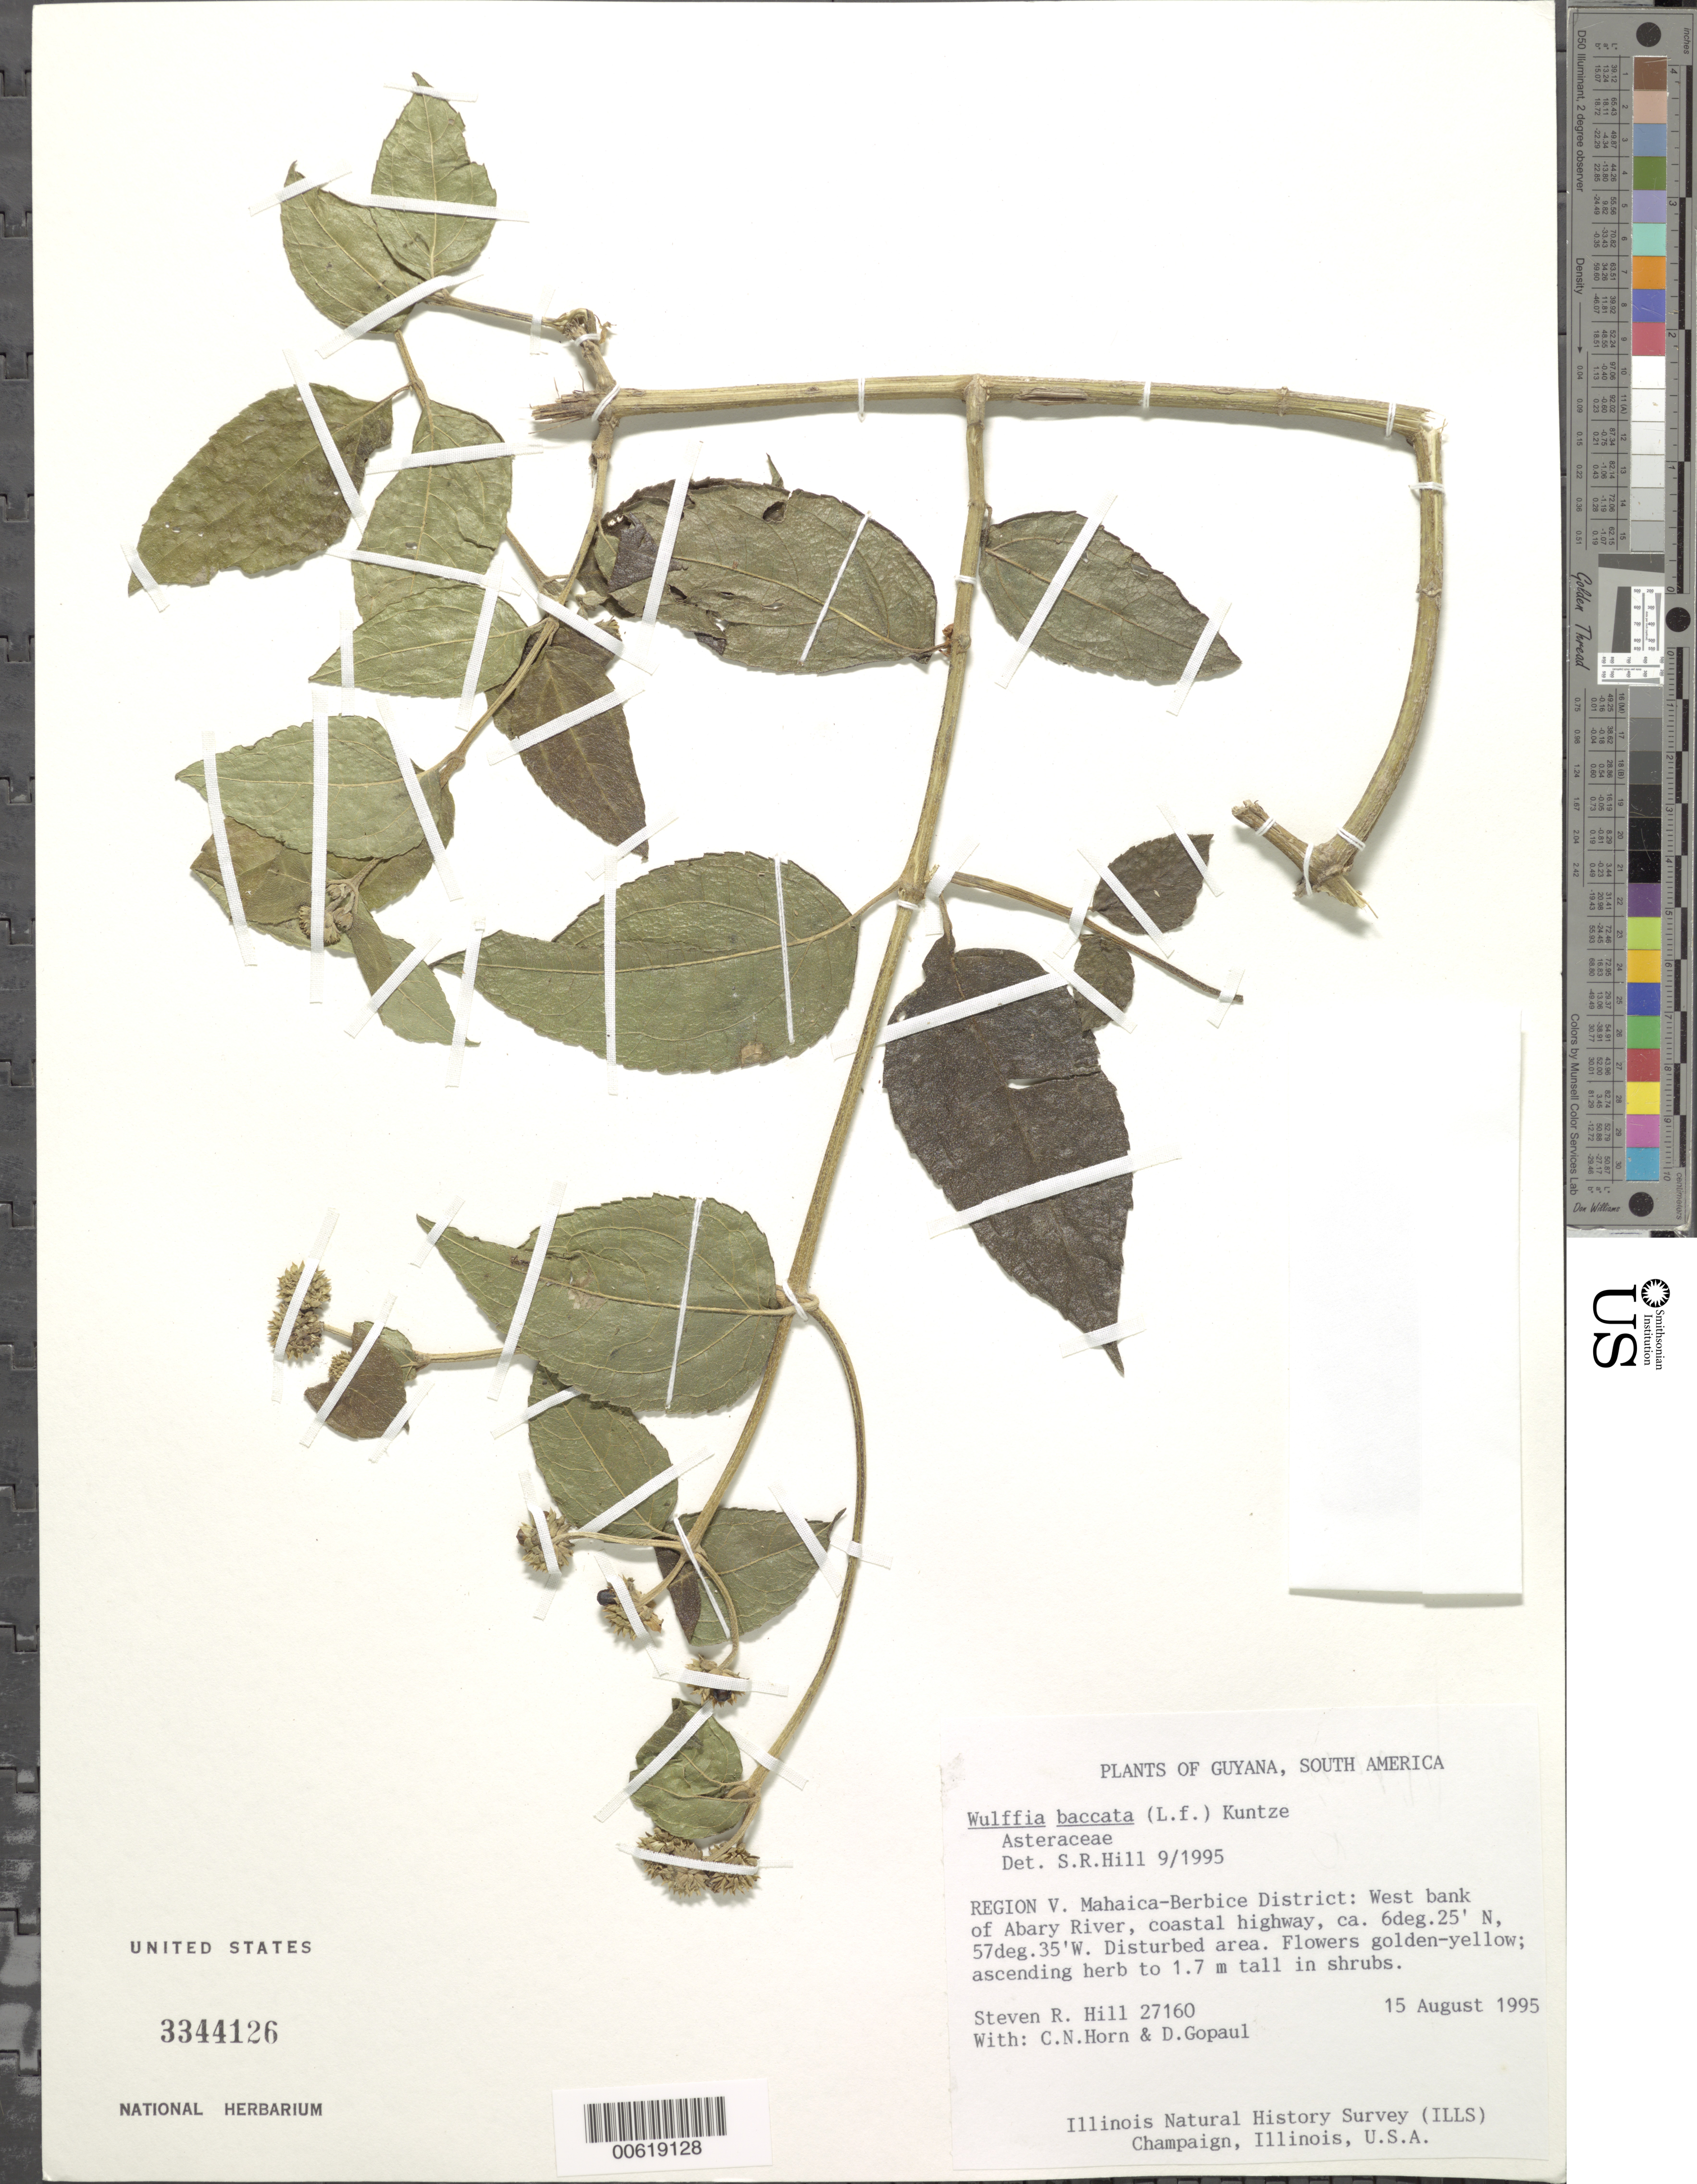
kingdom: Plantae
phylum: Tracheophyta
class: Magnoliopsida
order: Asterales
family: Asteraceae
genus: Wulffia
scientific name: Wulffia baccata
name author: (L. f.) Kuntze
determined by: Hill, Steven R.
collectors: S. R. Hill, C. N. Horn & D. Gopaul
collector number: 27160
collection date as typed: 15-Aug-95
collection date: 1995-08-15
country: Guyana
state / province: Mahaica-Berbice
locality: Abary R., west bank on coastal hwy.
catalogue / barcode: US 3344126